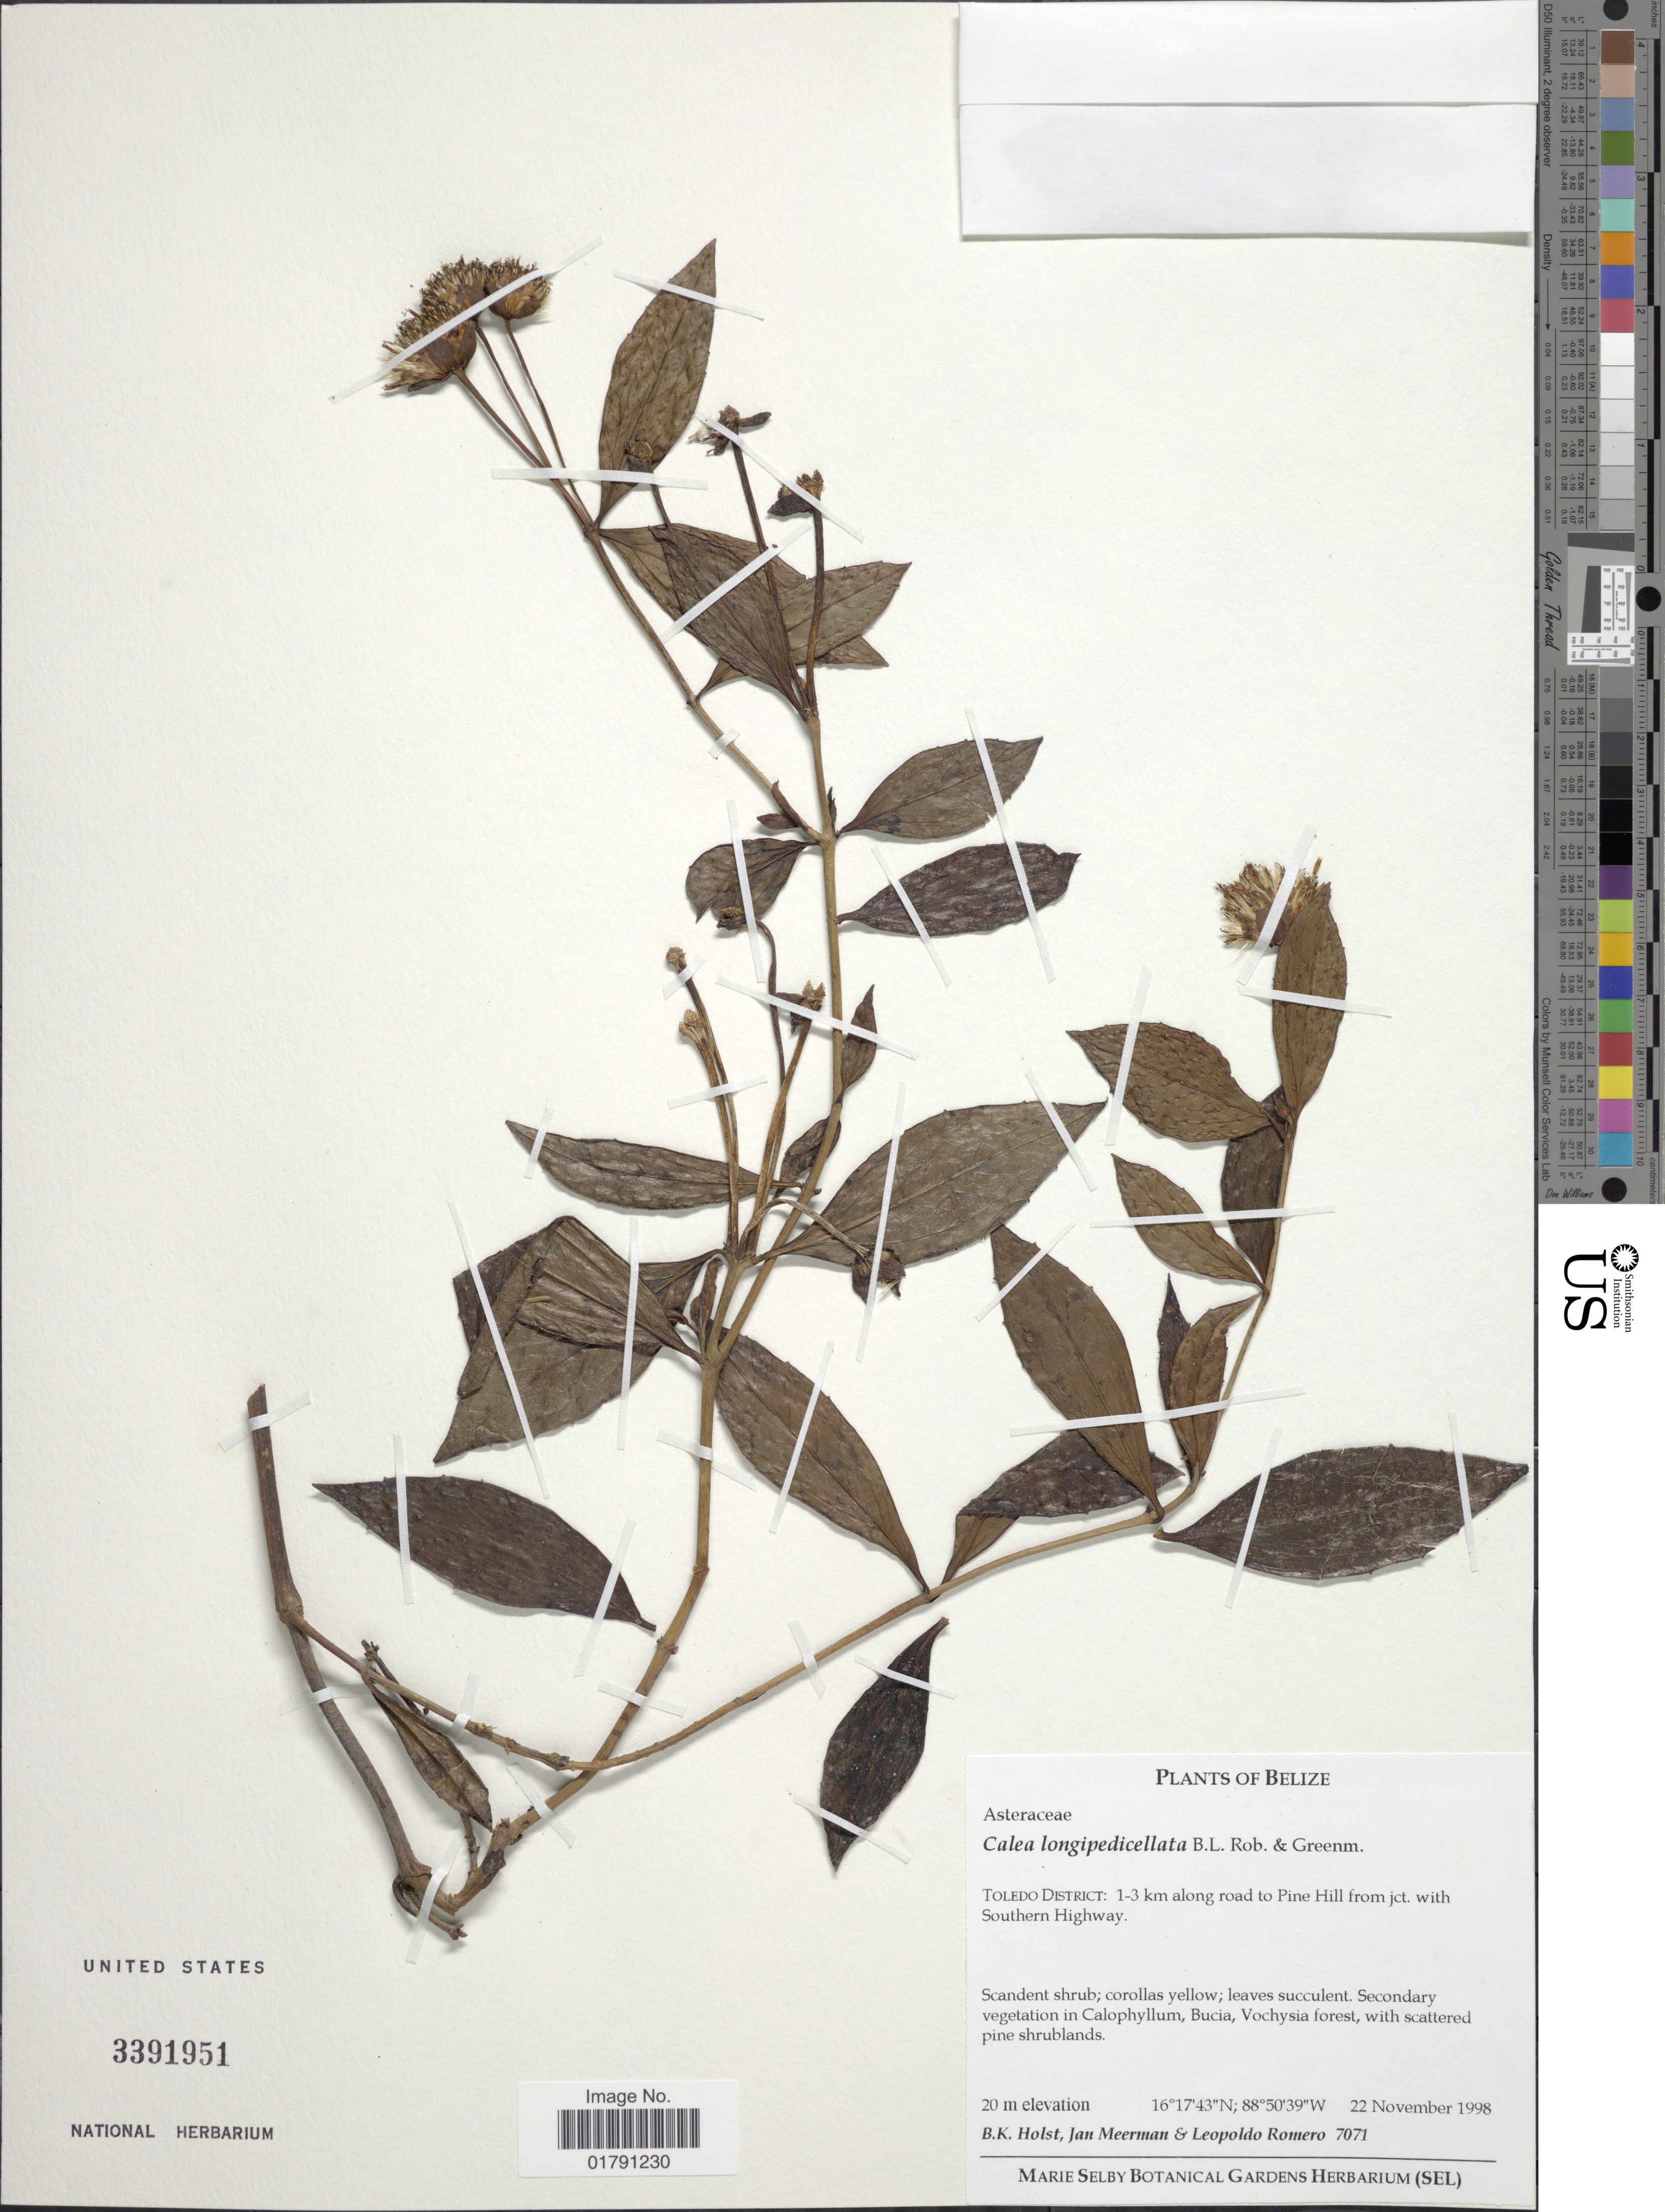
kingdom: Plantae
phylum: Tracheophyta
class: Magnoliopsida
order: Asterales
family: Asteraceae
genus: Calea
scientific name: Calea longipedicellata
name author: B.L. Rob. & Greenm.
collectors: B. Holst, J. Meerman & L. Romero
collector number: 7071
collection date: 1998-11-22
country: Belize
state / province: Toledo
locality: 1-3 km along road to Pine Hill from jct. with Southern Highway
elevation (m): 20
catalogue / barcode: US 3391951